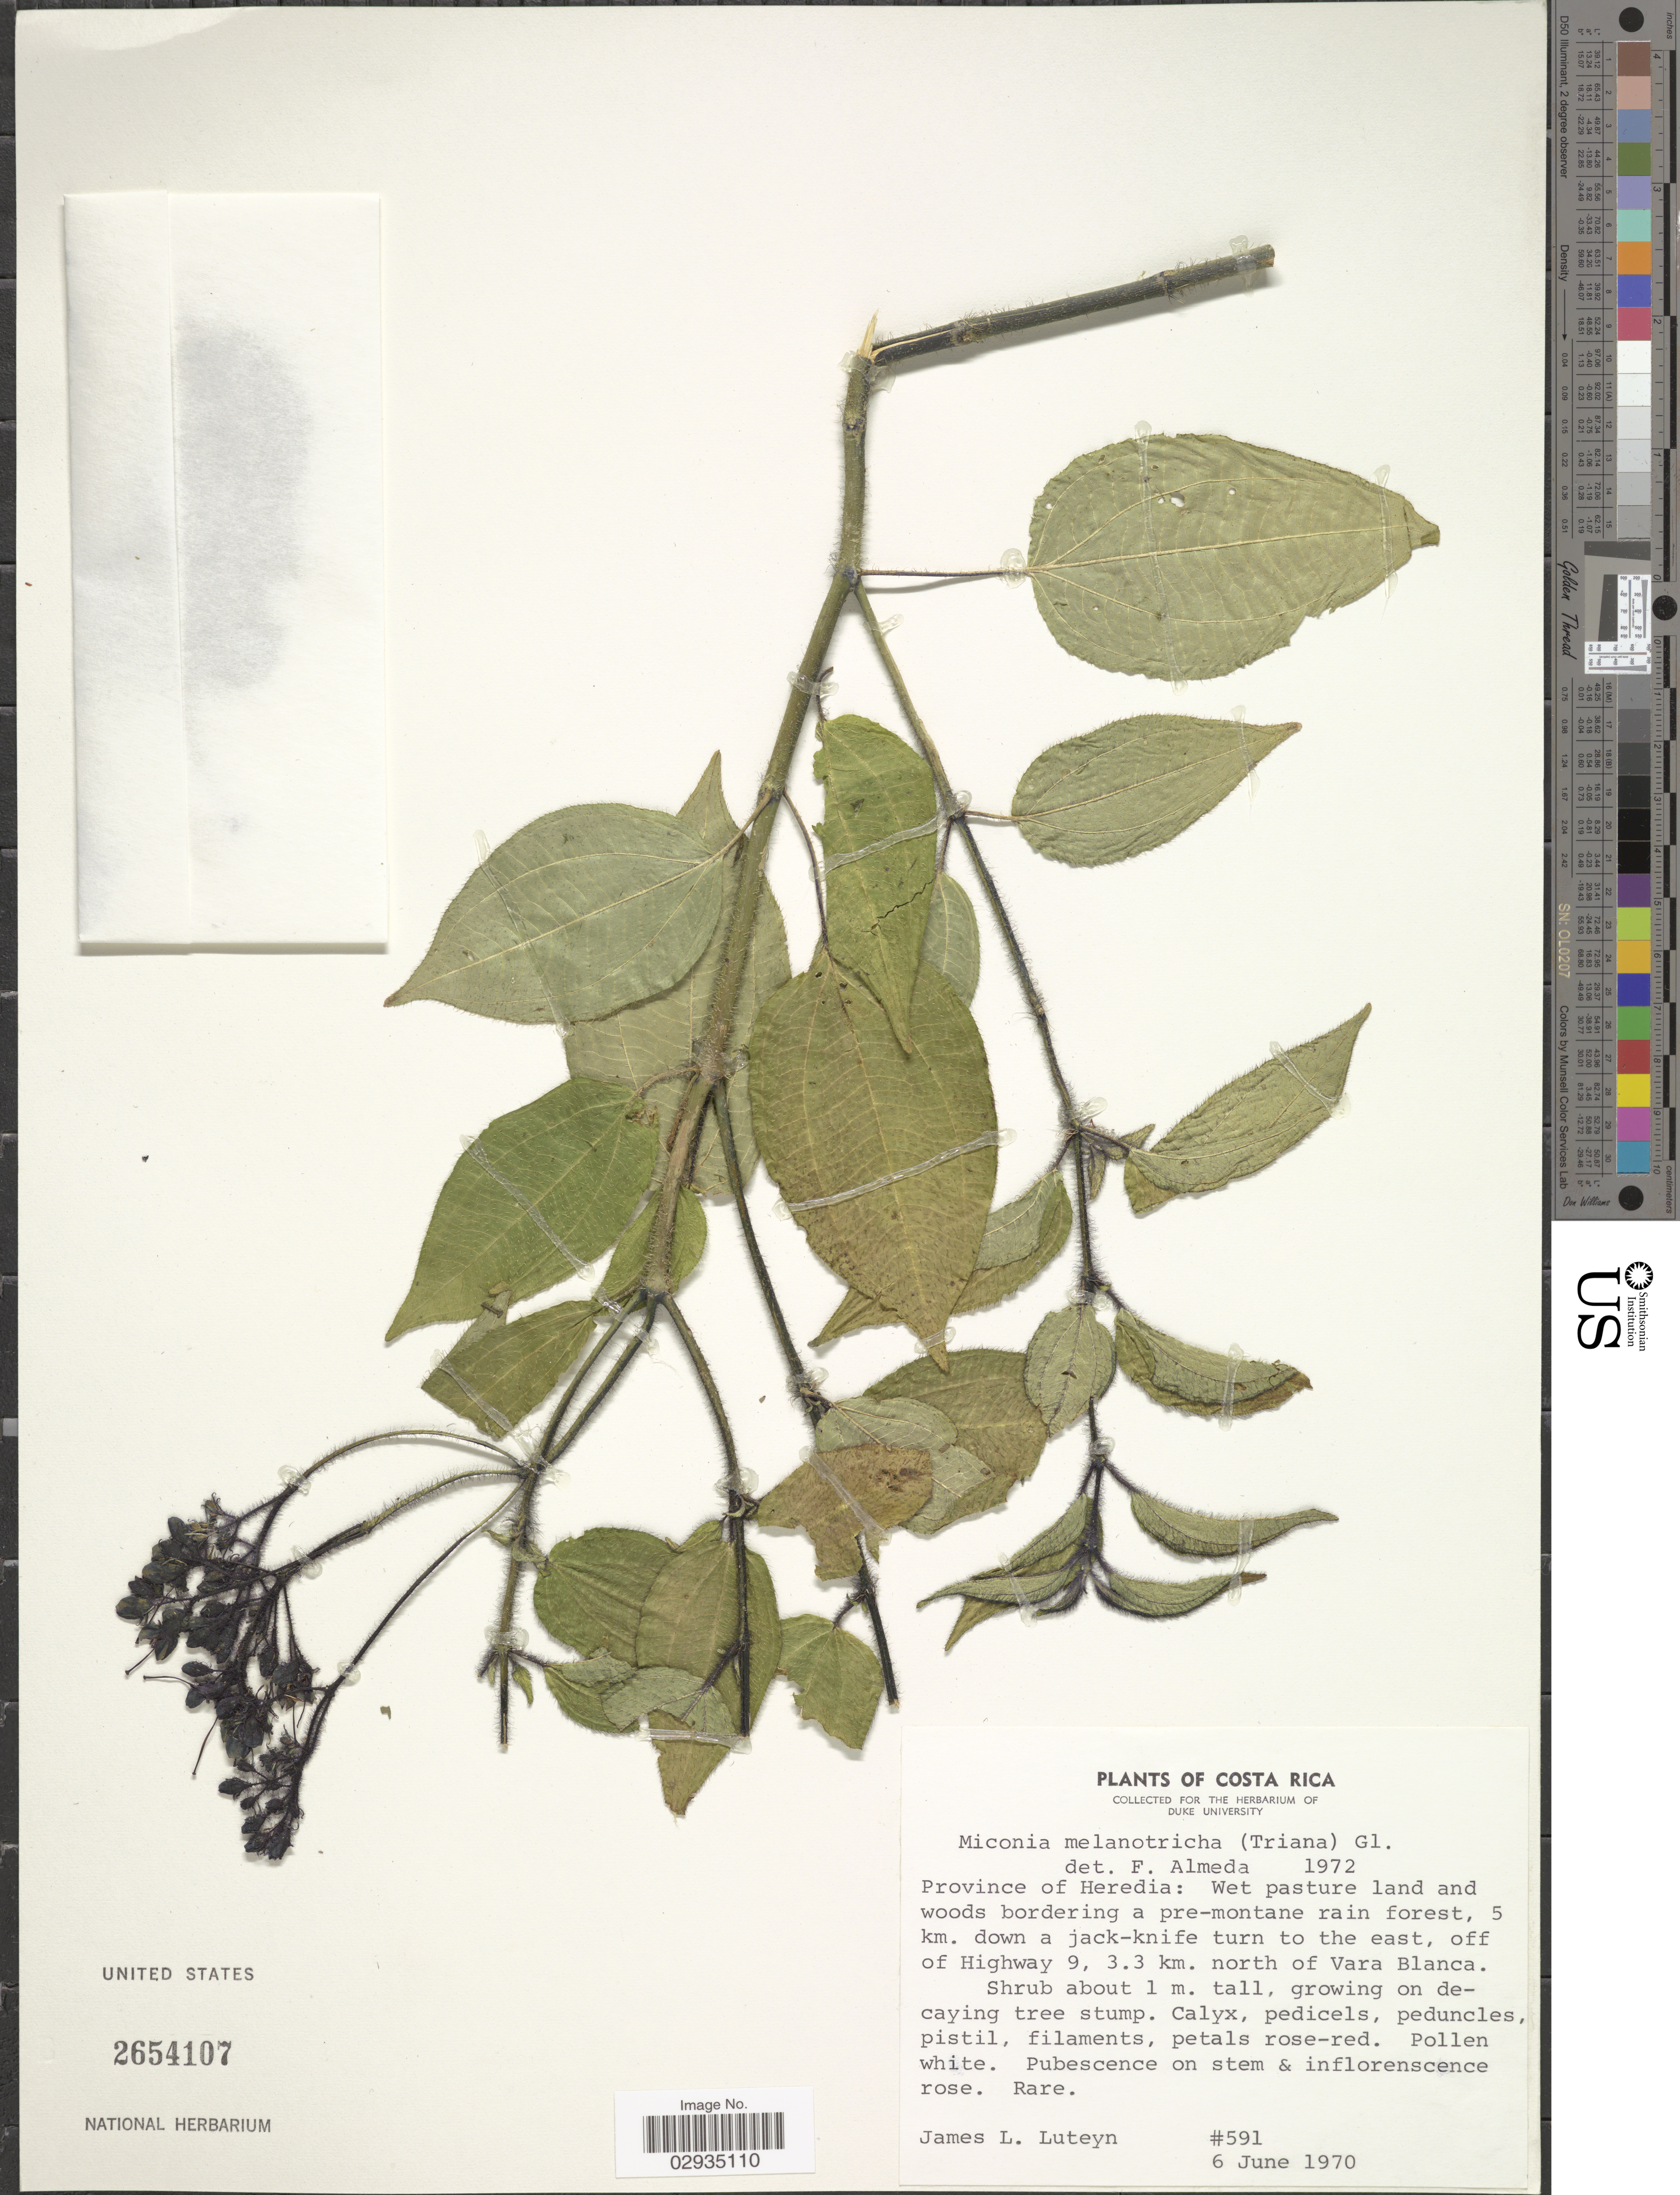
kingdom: Plantae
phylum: Tracheophyta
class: Magnoliopsida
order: Myrtales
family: Melastomataceae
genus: Miconia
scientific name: Miconia melanotricha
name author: (Triana) Gleason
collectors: J. Luteyn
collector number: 591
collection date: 1970-06-06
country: Costa Rica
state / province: Heredia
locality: Wet pasture land and woods bordering a pre-montane rain forest, 5 km. down a jack-knife turn to the east, off of Highway 9, 3.3 km. north of Vara Balnca.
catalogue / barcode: US 2654107